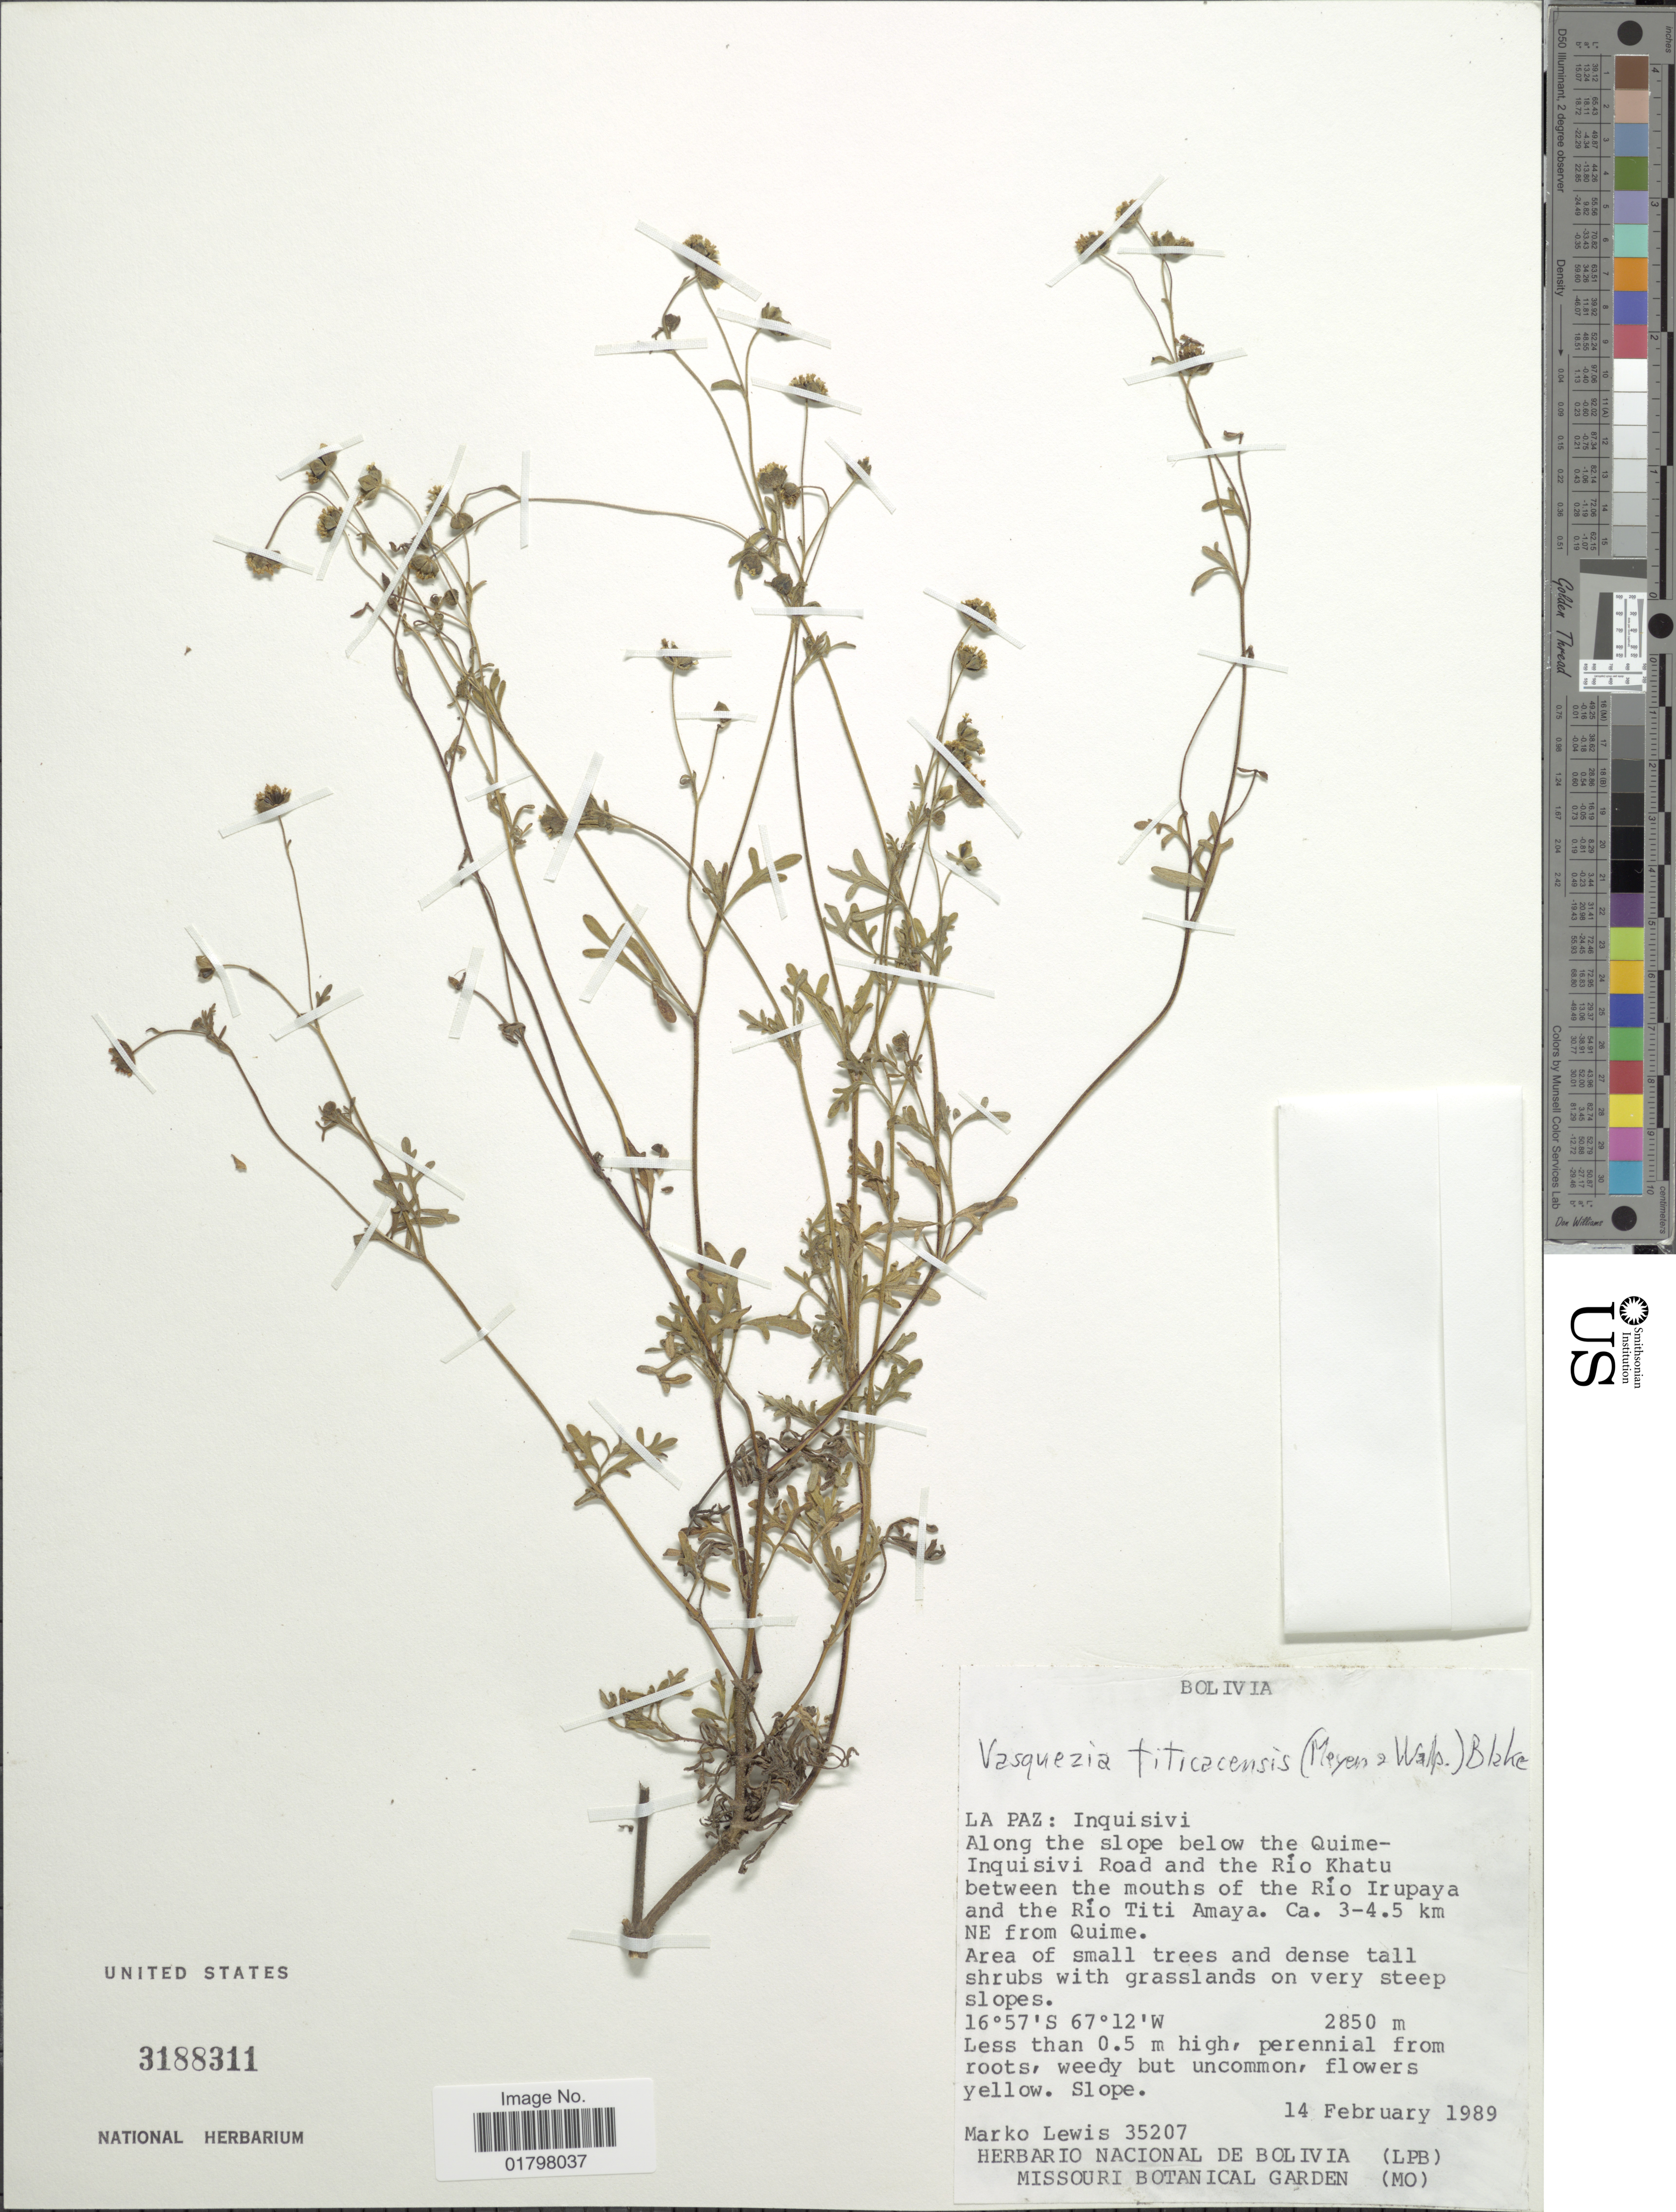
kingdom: Plantae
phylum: Tracheophyta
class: Magnoliopsida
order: Asterales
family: Asteraceae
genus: Vasquesia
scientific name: Vasquesia titicacensis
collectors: M. A. Lewis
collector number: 35207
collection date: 1989-02-14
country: Bolivia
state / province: La Paz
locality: La Paz: Inquisivi. Along the slope below the Quime-Inquisivi Road and the Río Khatu between the mouths of the Río Irupaya and the Río Titi Amaya. Ca. 3-4.5 km NE from Quime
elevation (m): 2850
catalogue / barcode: US 3188311